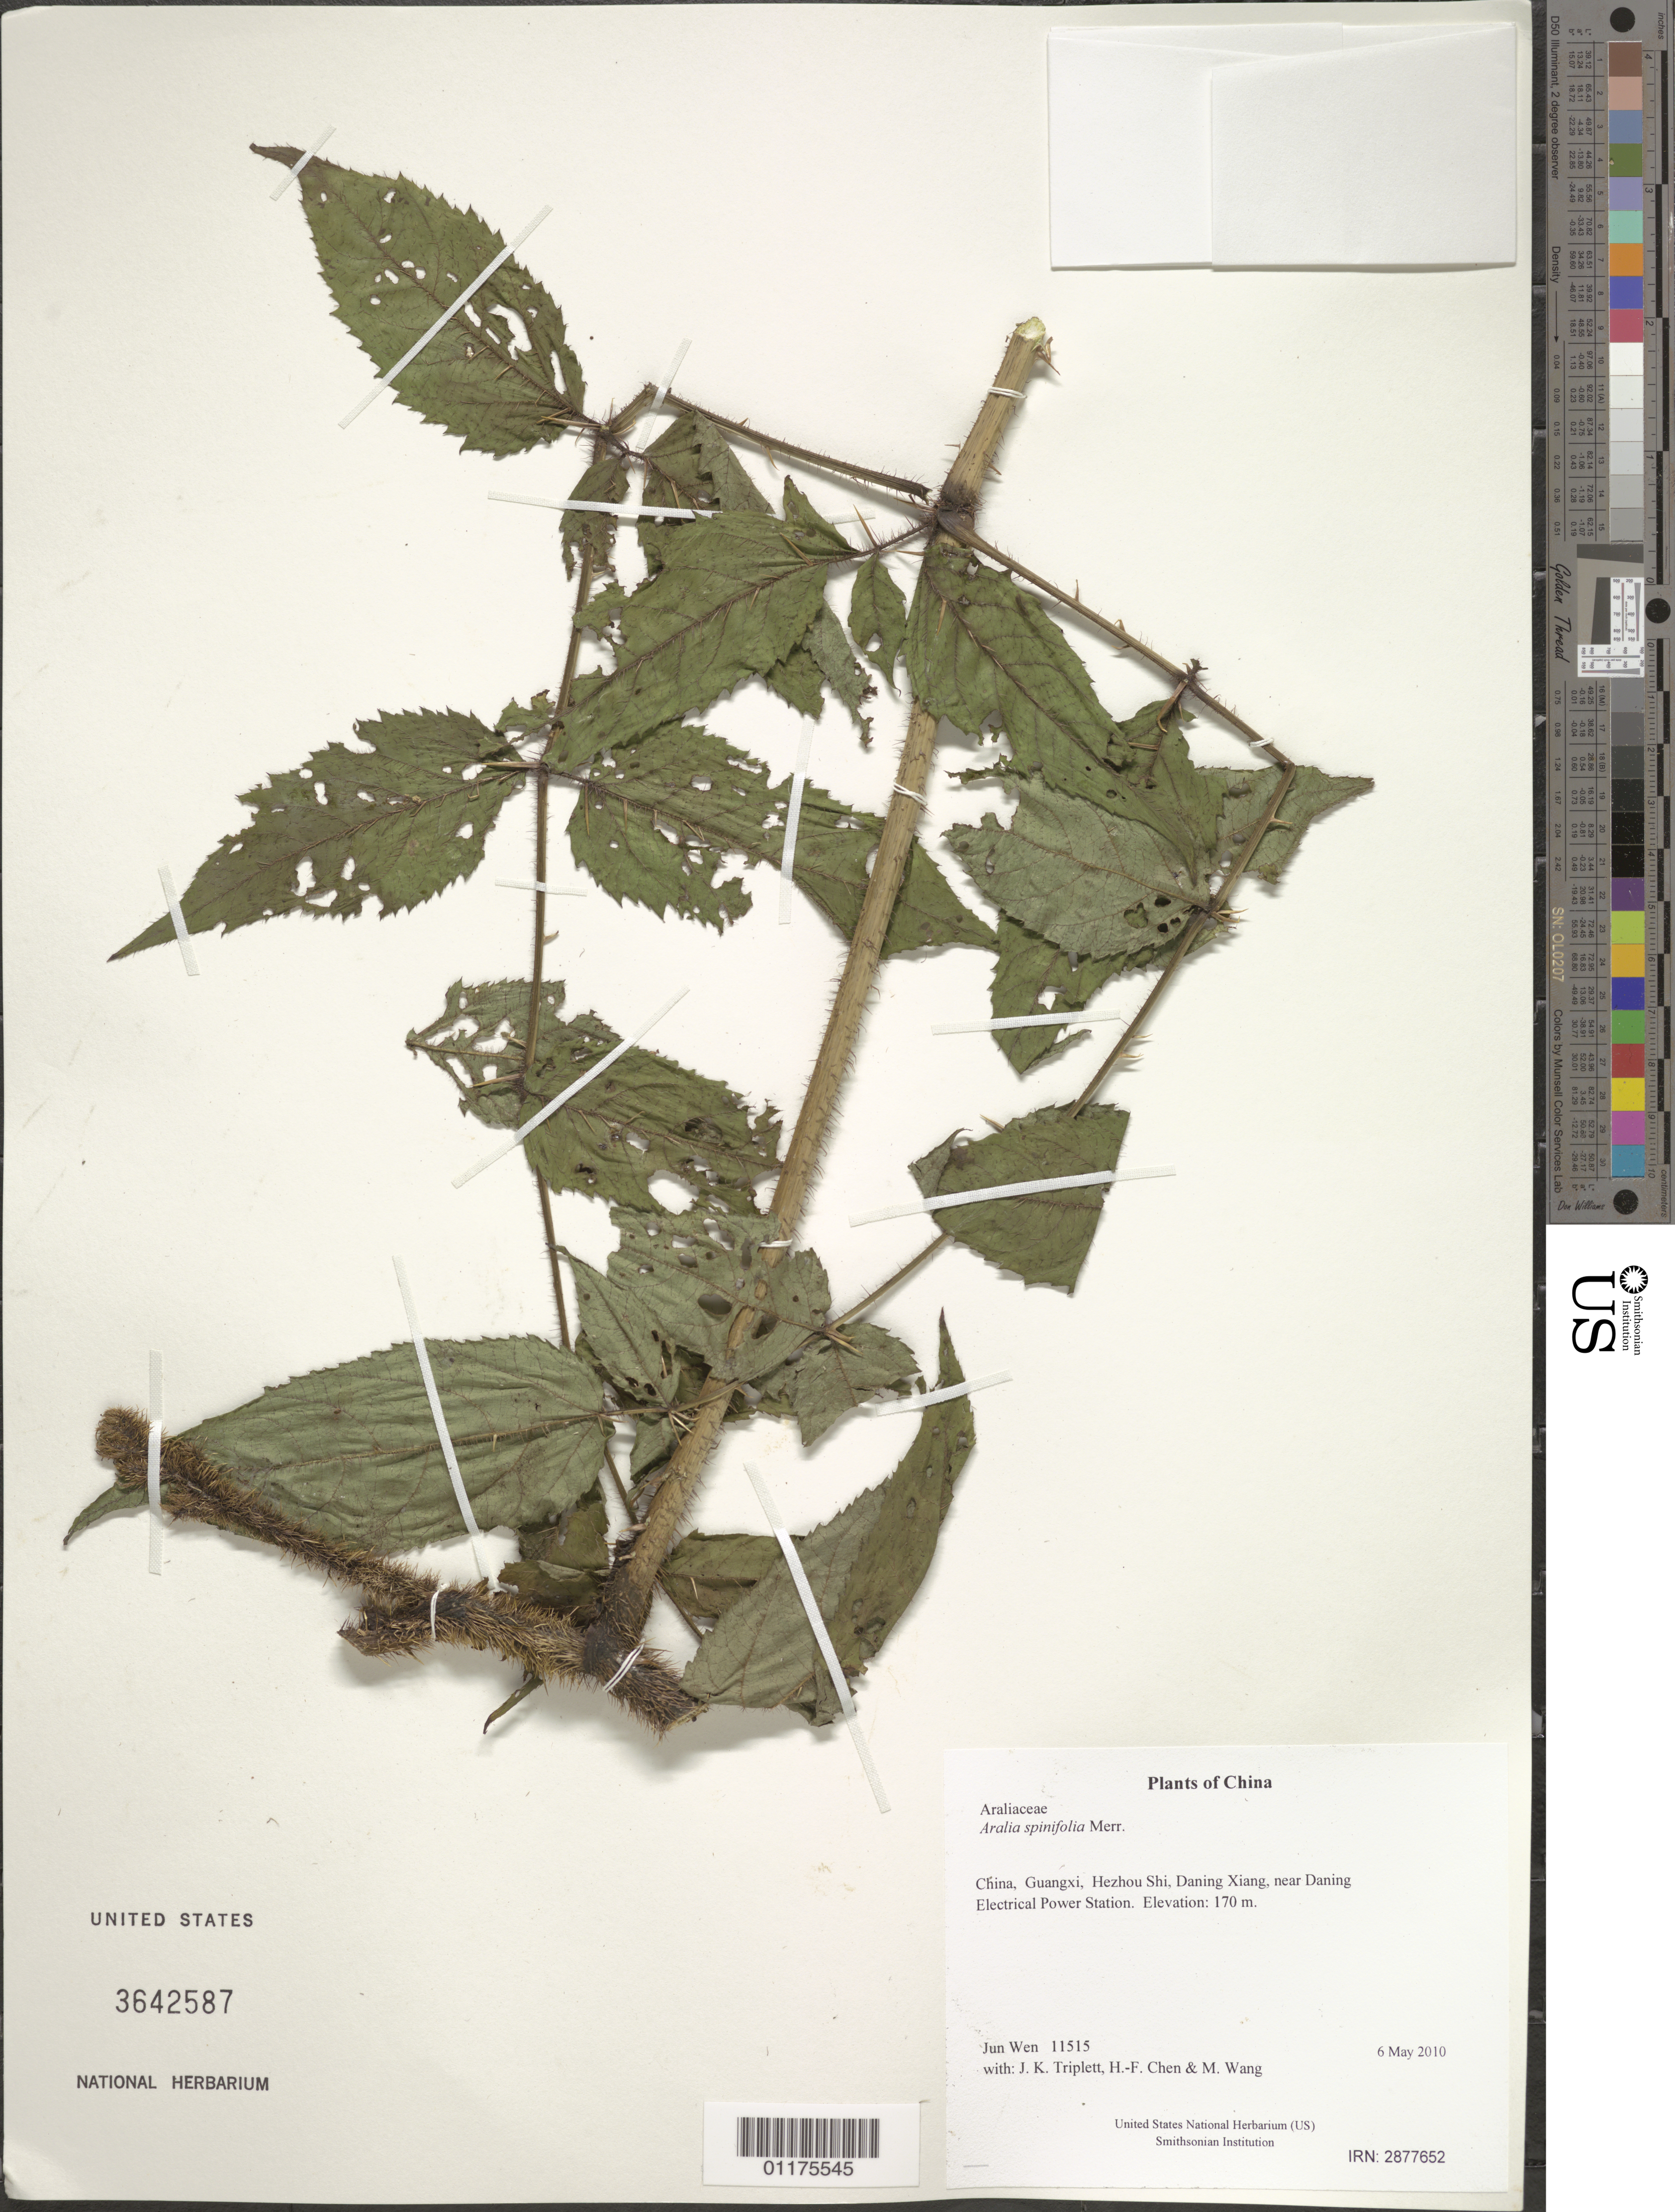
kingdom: Plantae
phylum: Tracheophyta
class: Magnoliopsida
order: Apiales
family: Araliaceae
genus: Aralia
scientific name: Aralia spinifolia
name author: Merr.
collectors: J. Wen, J. K. Triplett, H.-F. Chen & M. Wang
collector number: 11515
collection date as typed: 6 May 2010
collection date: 2010-05-06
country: China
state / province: Guangxi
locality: Hezhou Shi, Daning Xiang, near Daning Electrical Power Station.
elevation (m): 170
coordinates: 24 31.895 N, 111 52.653 E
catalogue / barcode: US 3642587